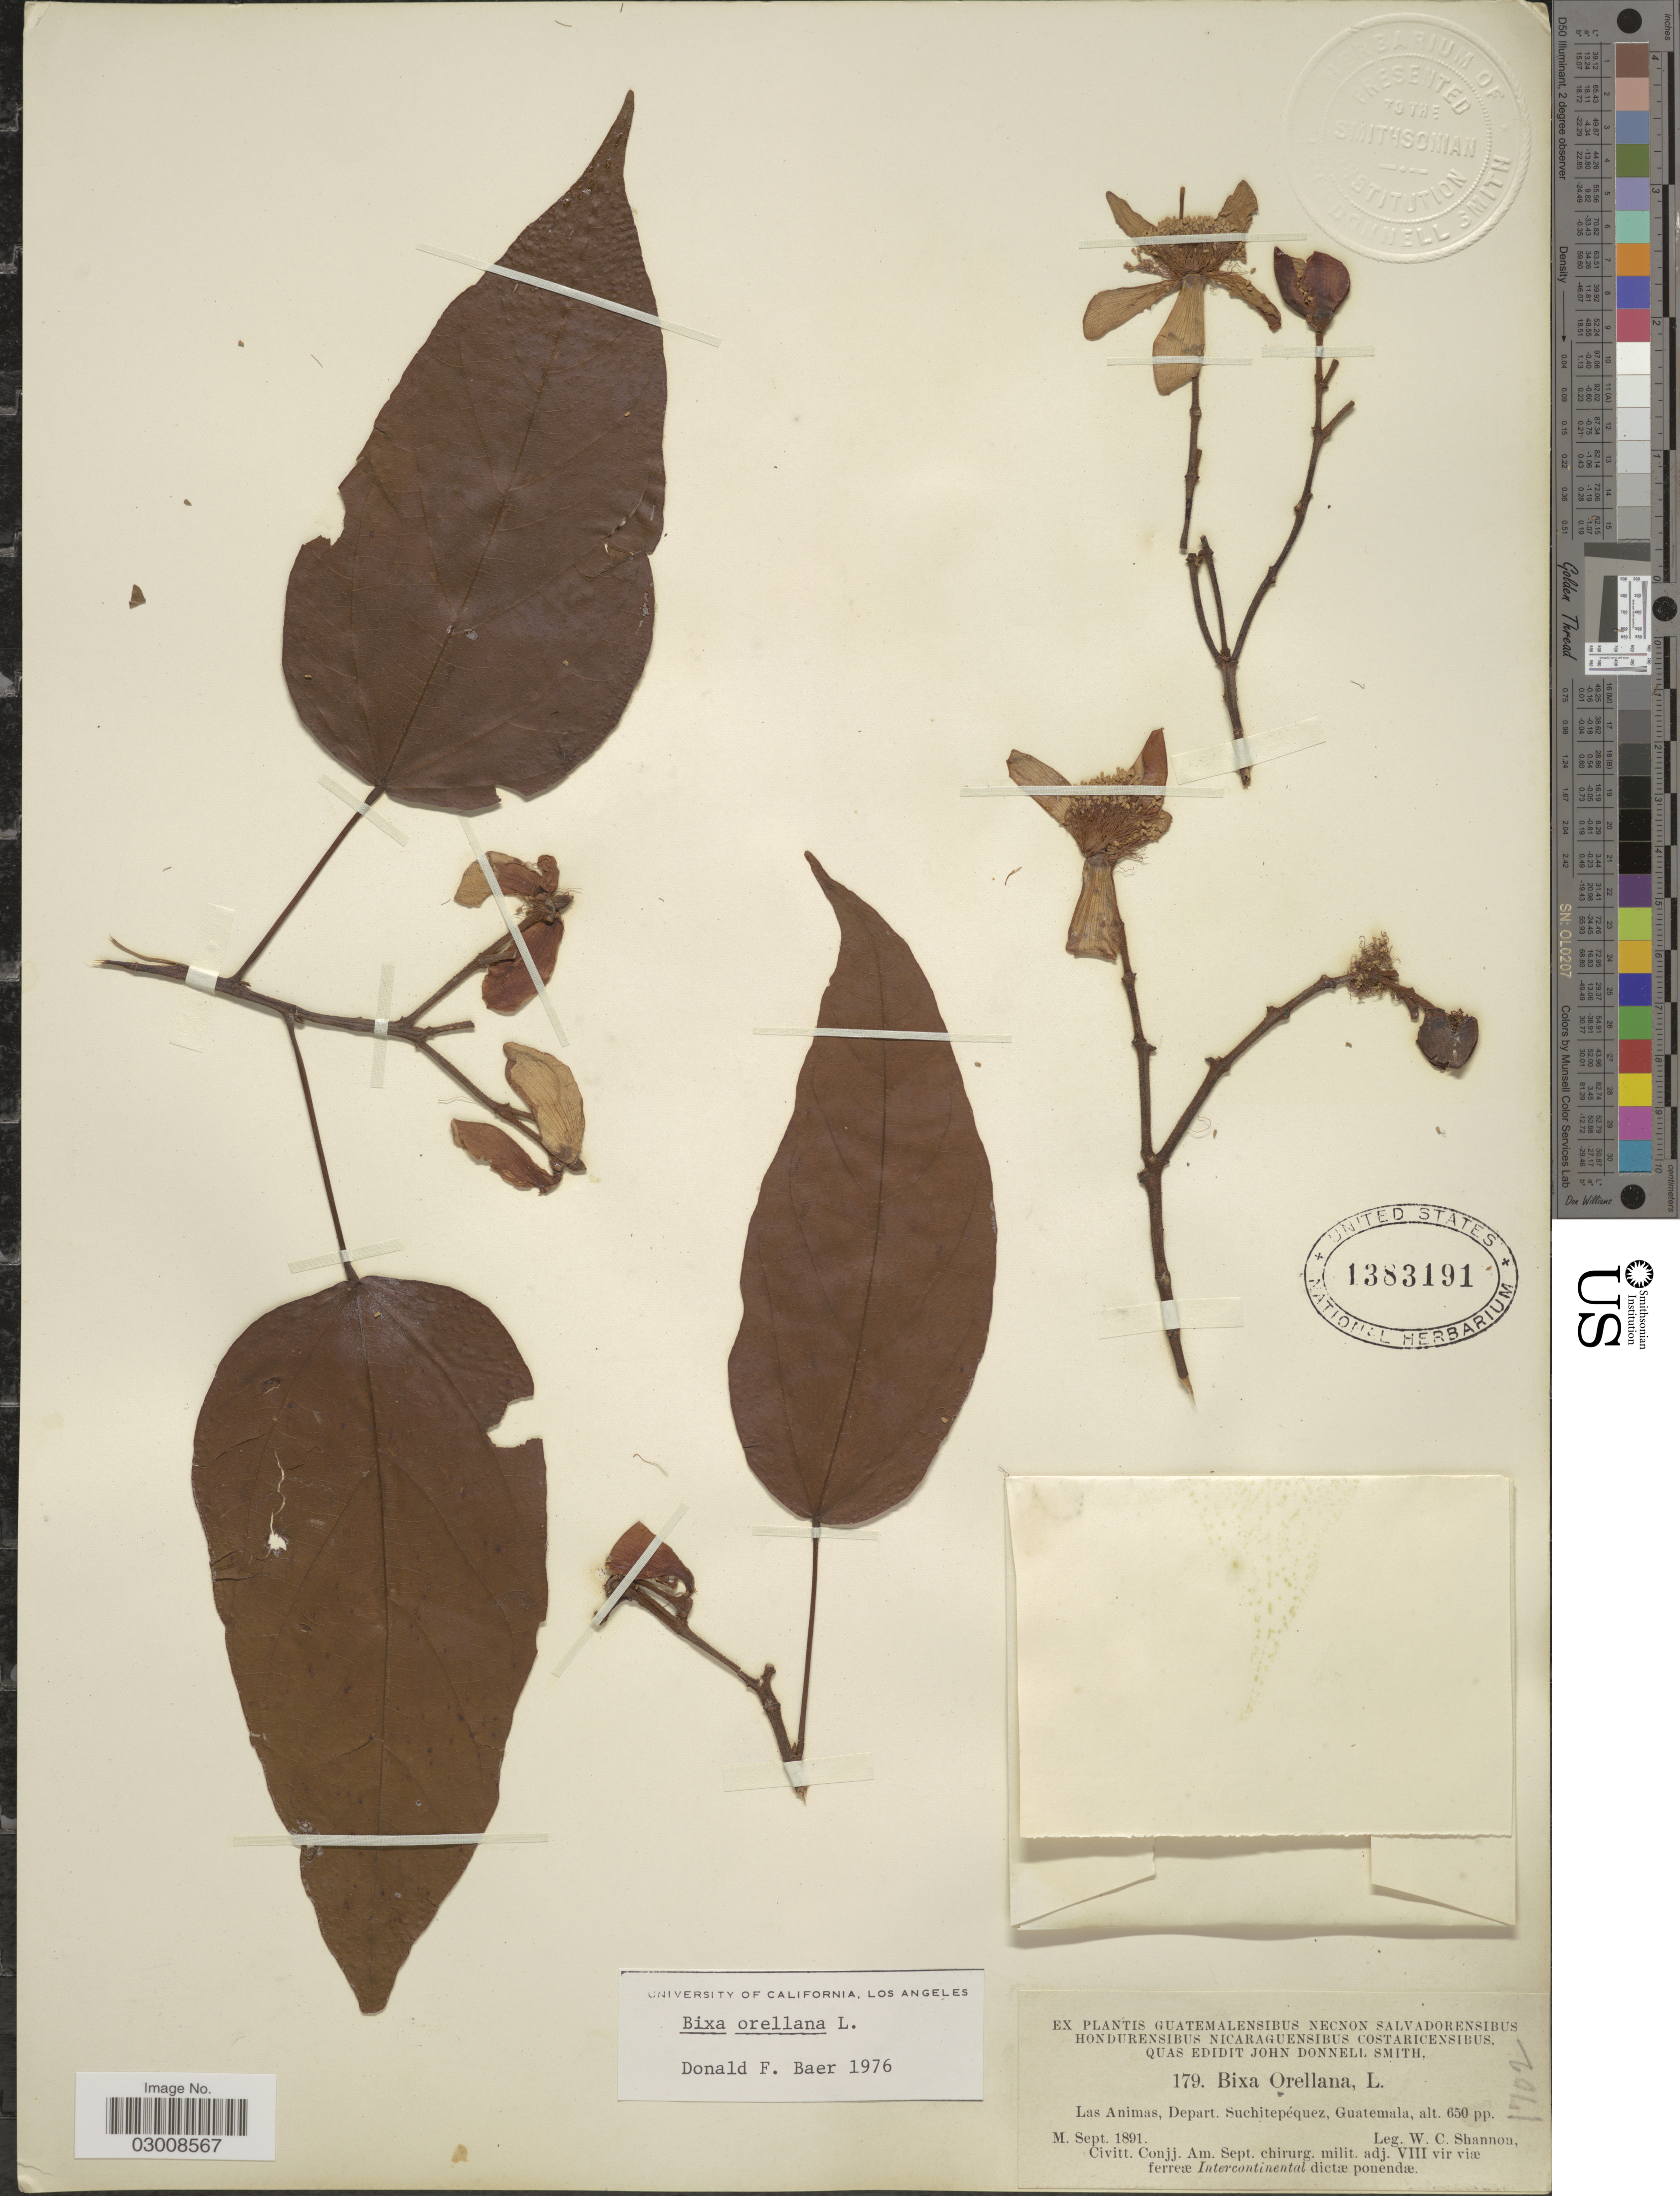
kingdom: Plantae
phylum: Tracheophyta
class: Magnoliopsida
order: Malvales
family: Bixaceae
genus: Bixa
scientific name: Bixa orellana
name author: L.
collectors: W. C. Shannon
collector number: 179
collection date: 1891-09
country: Guatemala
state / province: Suchitepéquez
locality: Las Animas, Depart. Suchitepéquez.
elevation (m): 198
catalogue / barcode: US 1383191